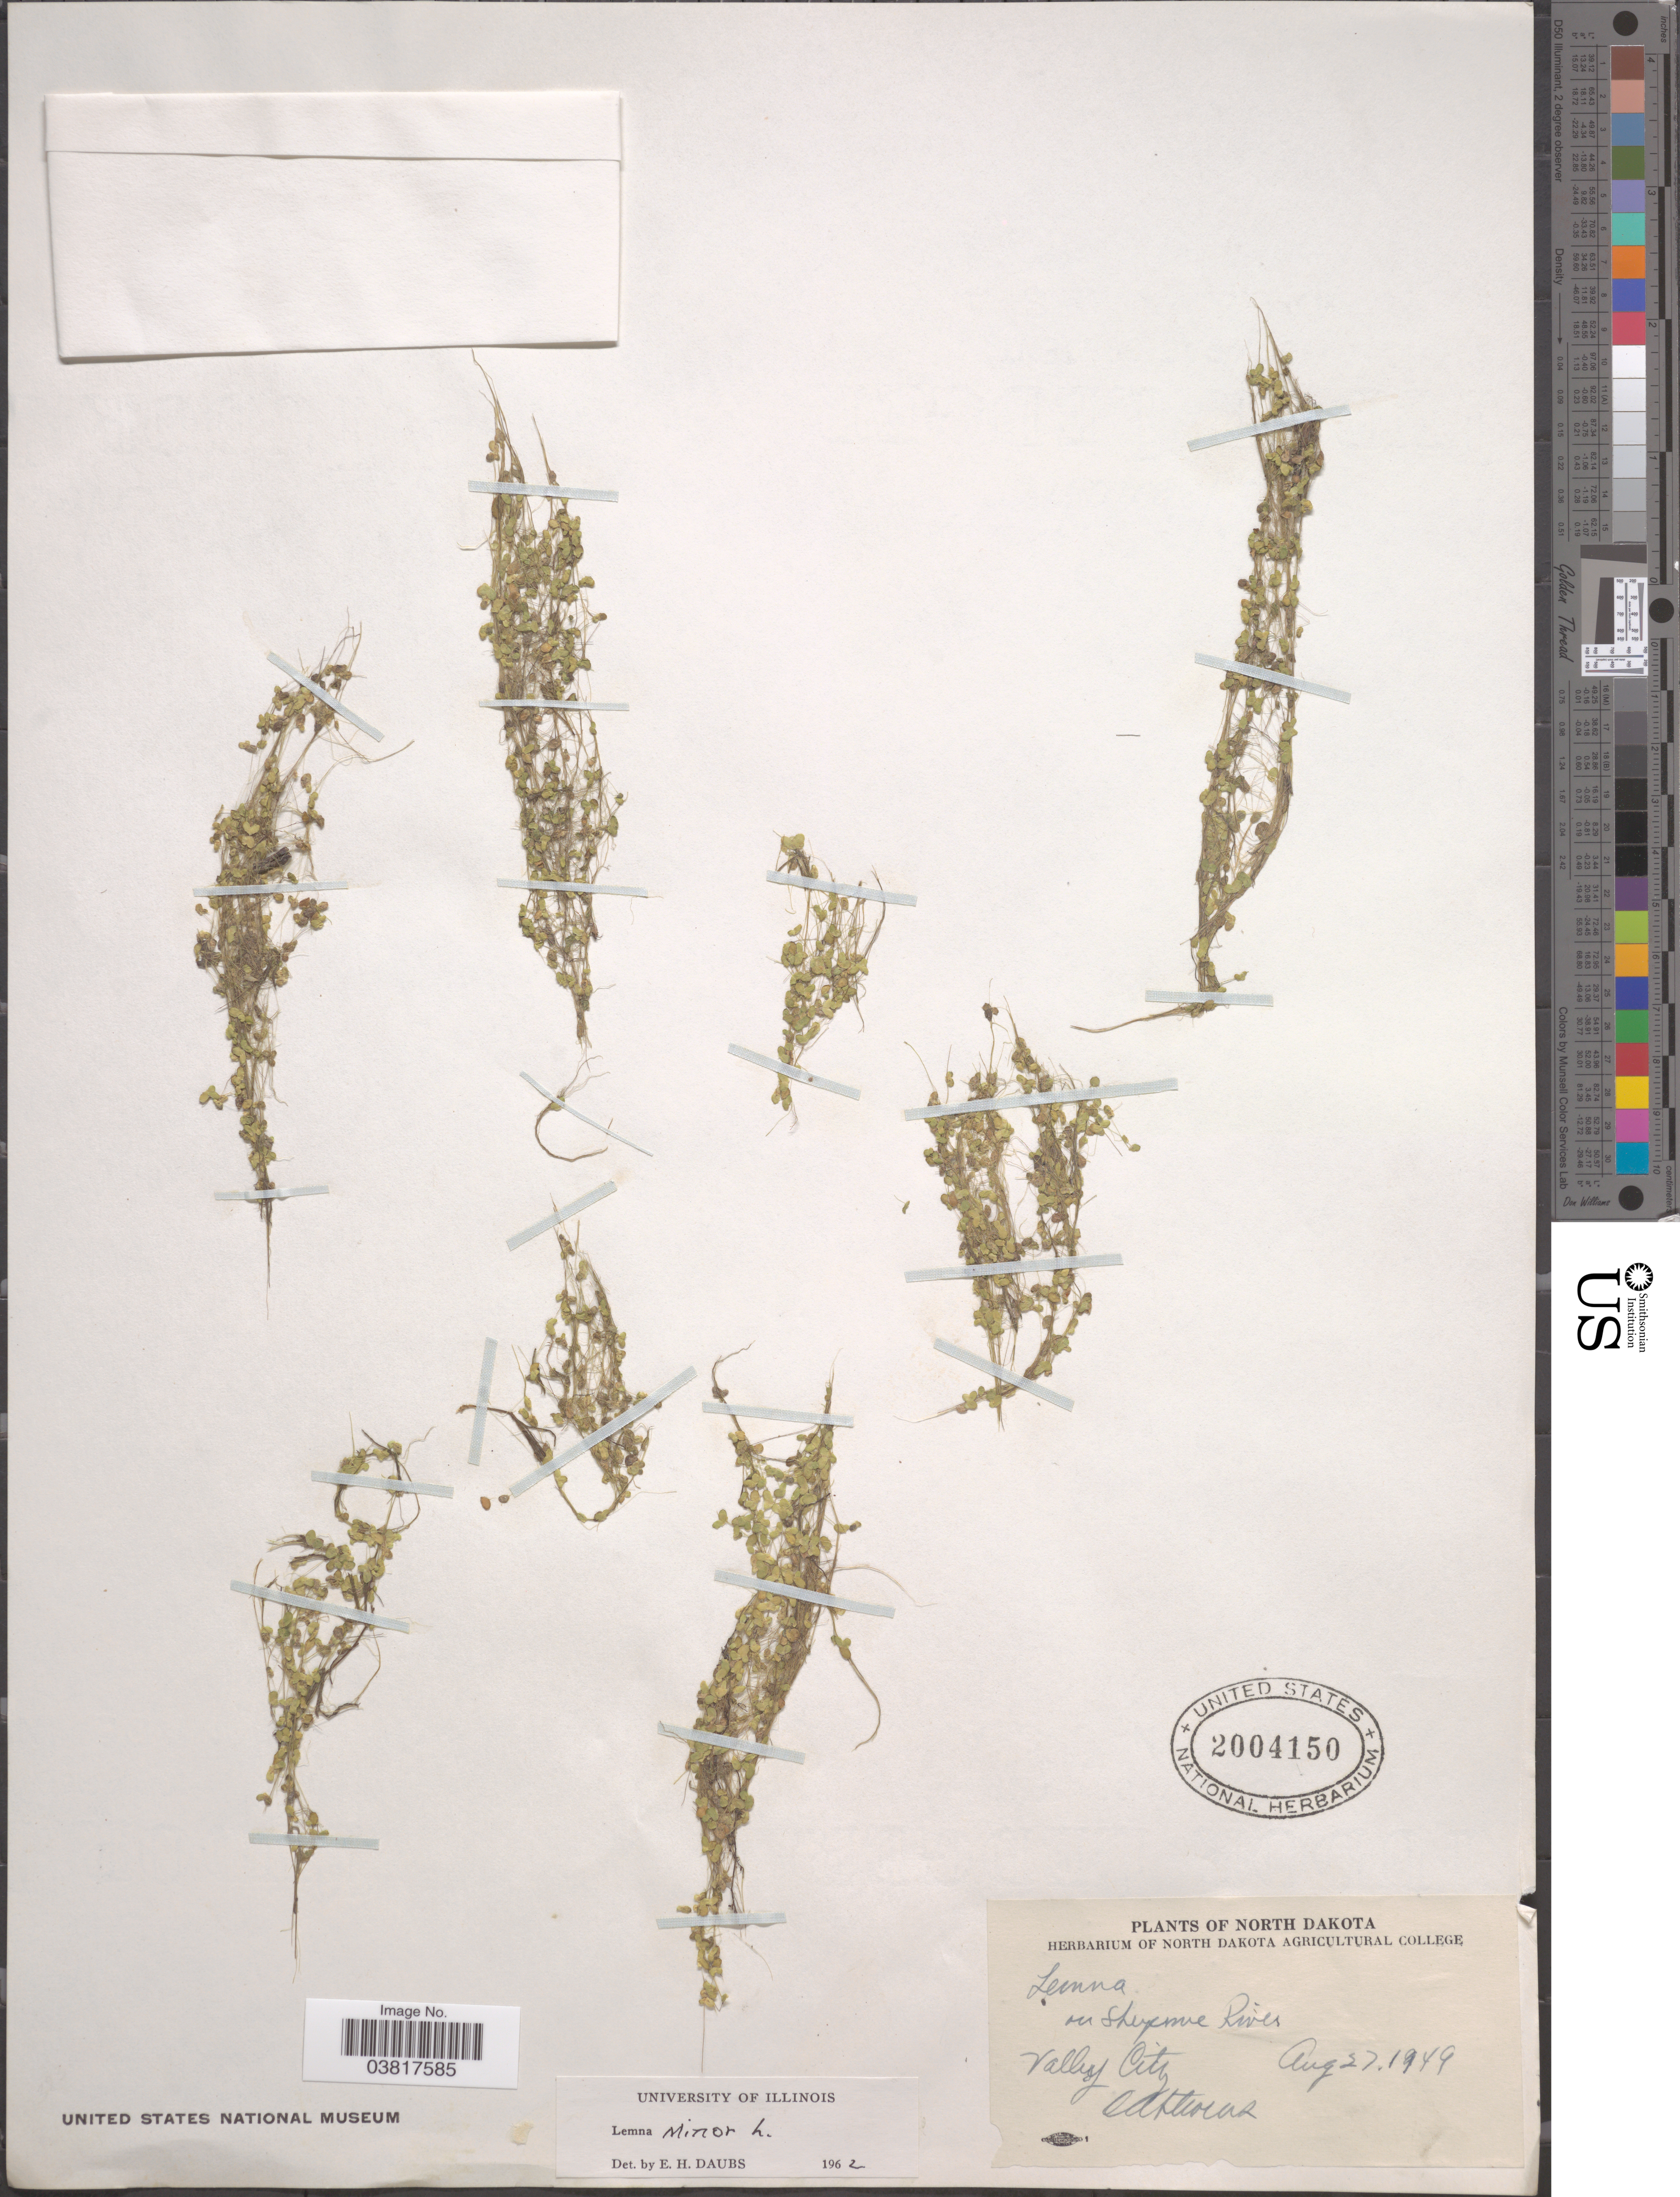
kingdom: Plantae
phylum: Tracheophyta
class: Liliopsida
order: Alismatales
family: Araceae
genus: Lemna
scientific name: Lemna minor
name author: L.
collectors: O. A. Stevens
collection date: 1949-08-27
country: United States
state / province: North Dakota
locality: On Sheyenne River. Valley City.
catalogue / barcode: US 2004150